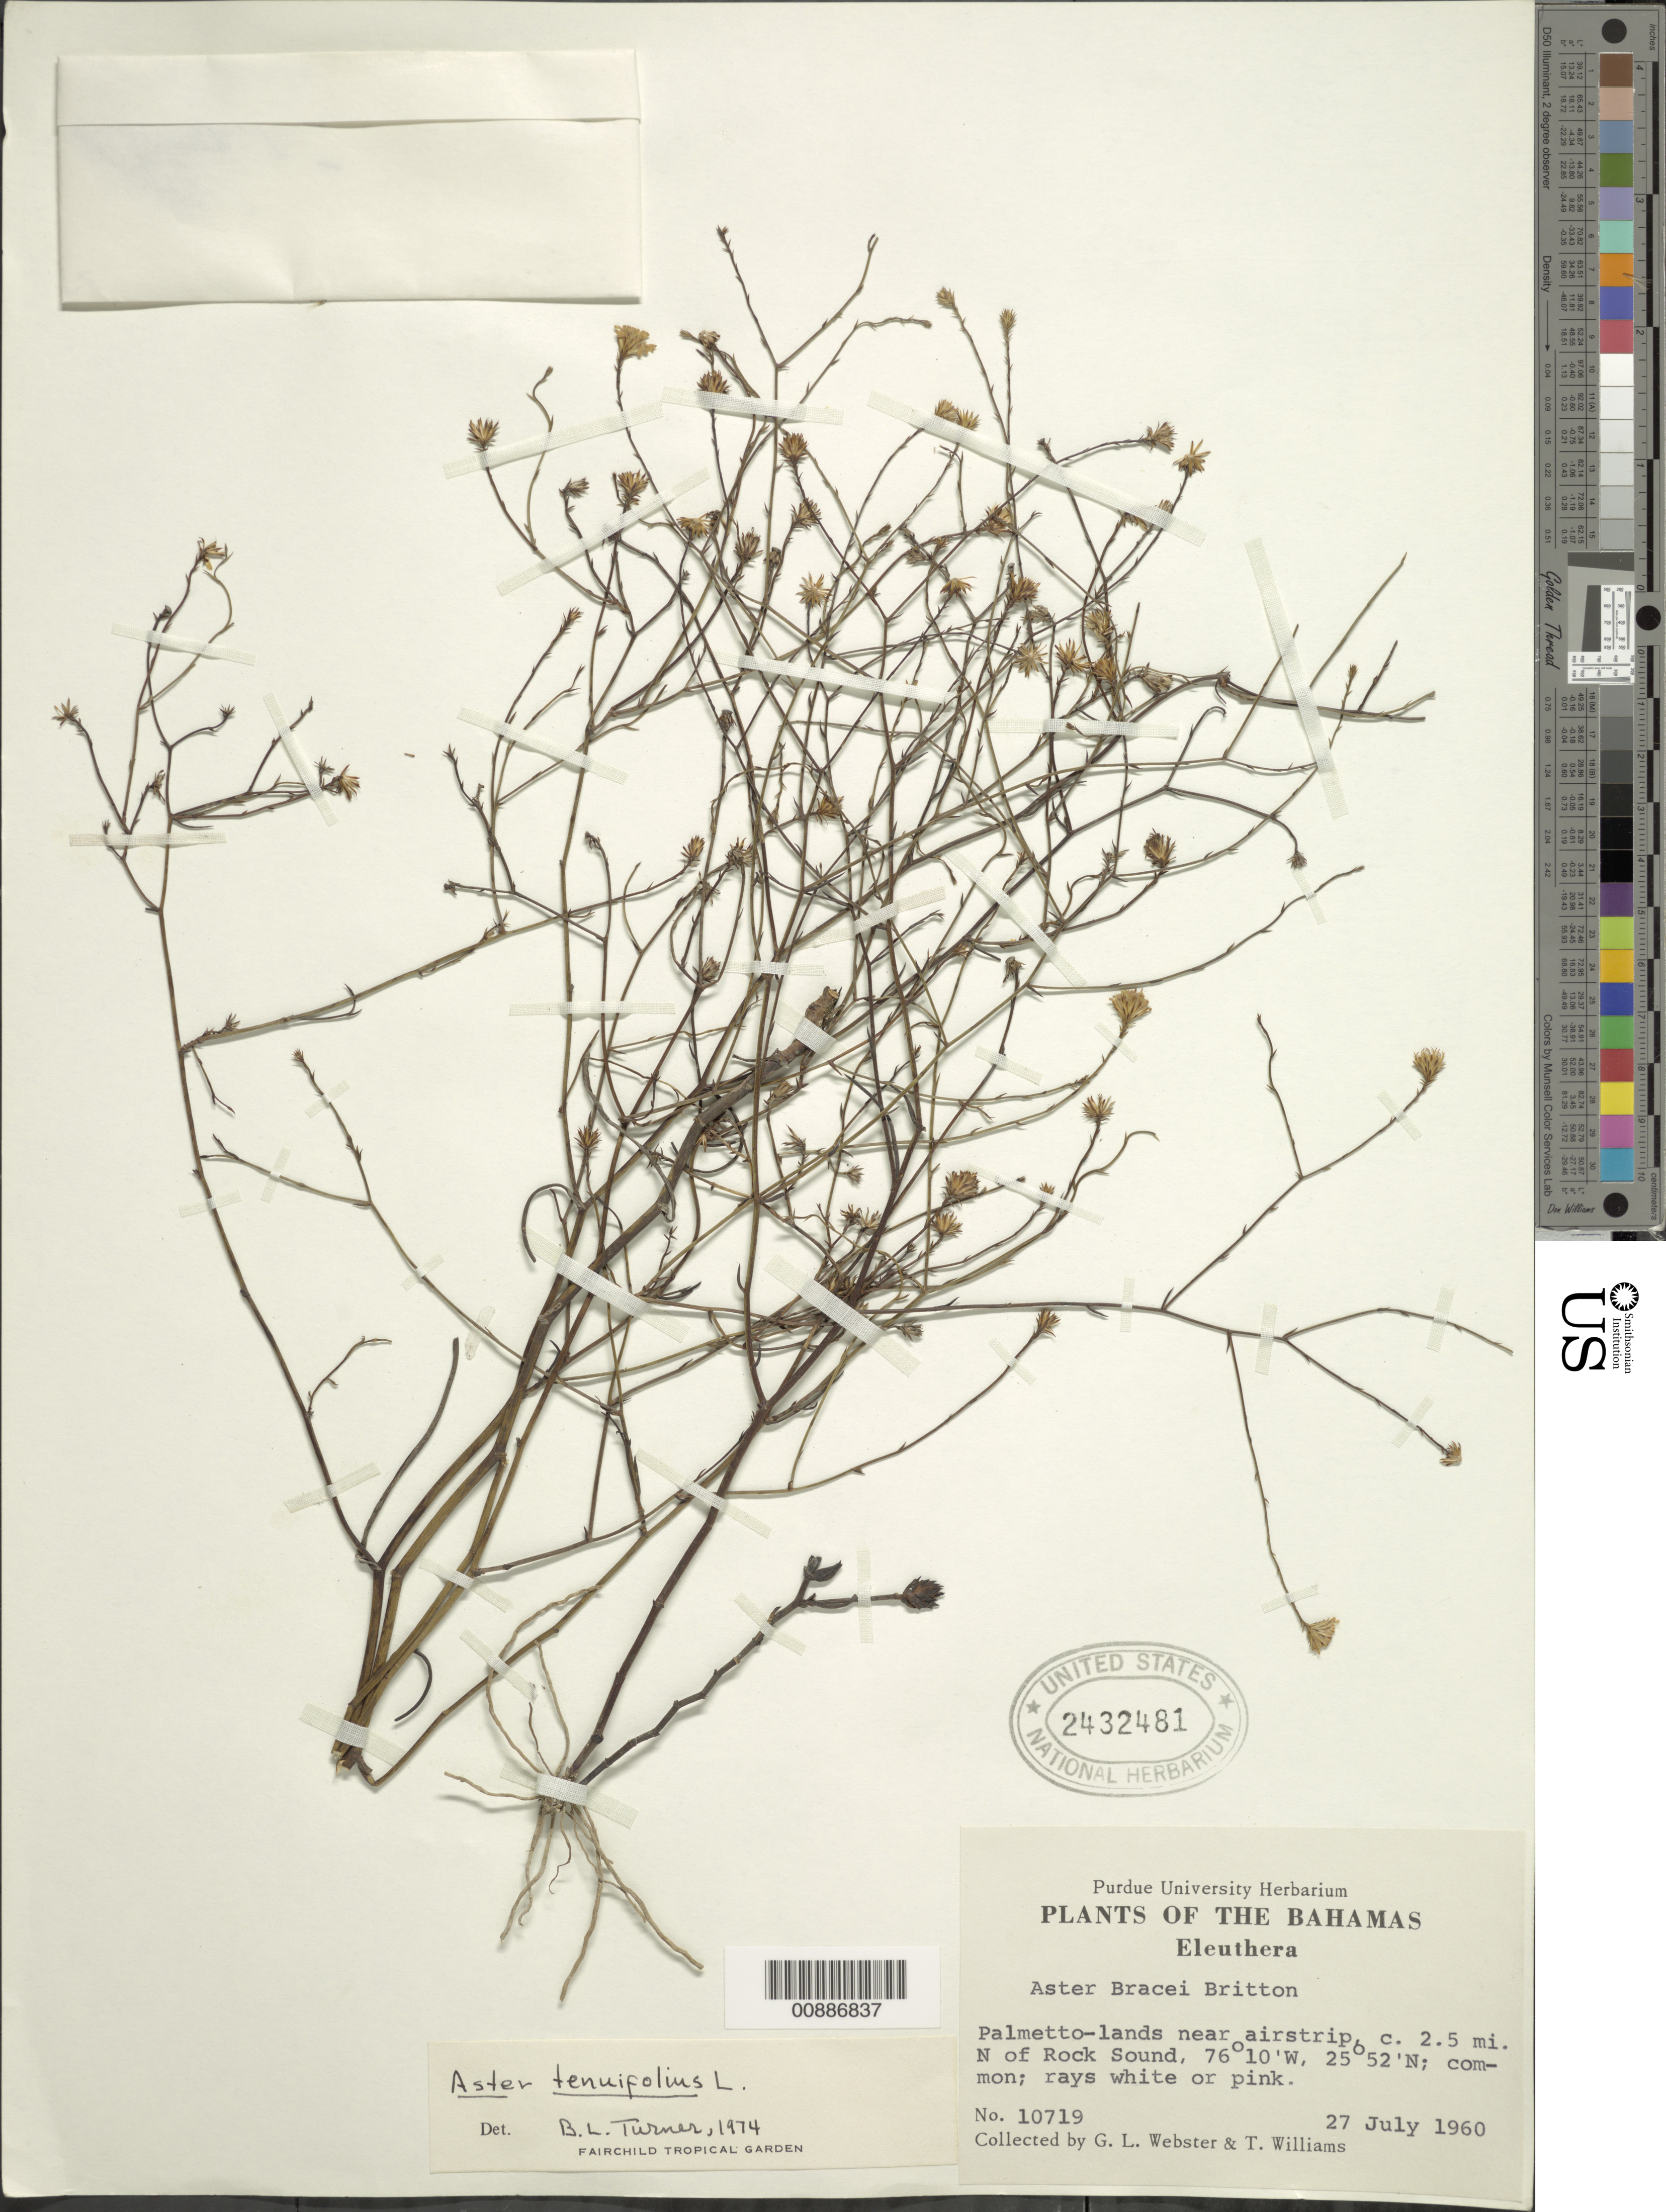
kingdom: Plantae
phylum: Tracheophyta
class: Magnoliopsida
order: Asterales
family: Asteraceae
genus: Symphyotrichum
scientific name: Symphyotrichum tenuifolium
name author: (L.) G.L. Nesom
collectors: G. L. Webster & T. Williams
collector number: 10719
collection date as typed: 27 Jul 1960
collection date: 1960-07-27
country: Bahamas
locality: Eleuthera. Near airstrip, c. 2.5 mi. N of Rock Sound.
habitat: Palmetto-lands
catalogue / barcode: US 2432481